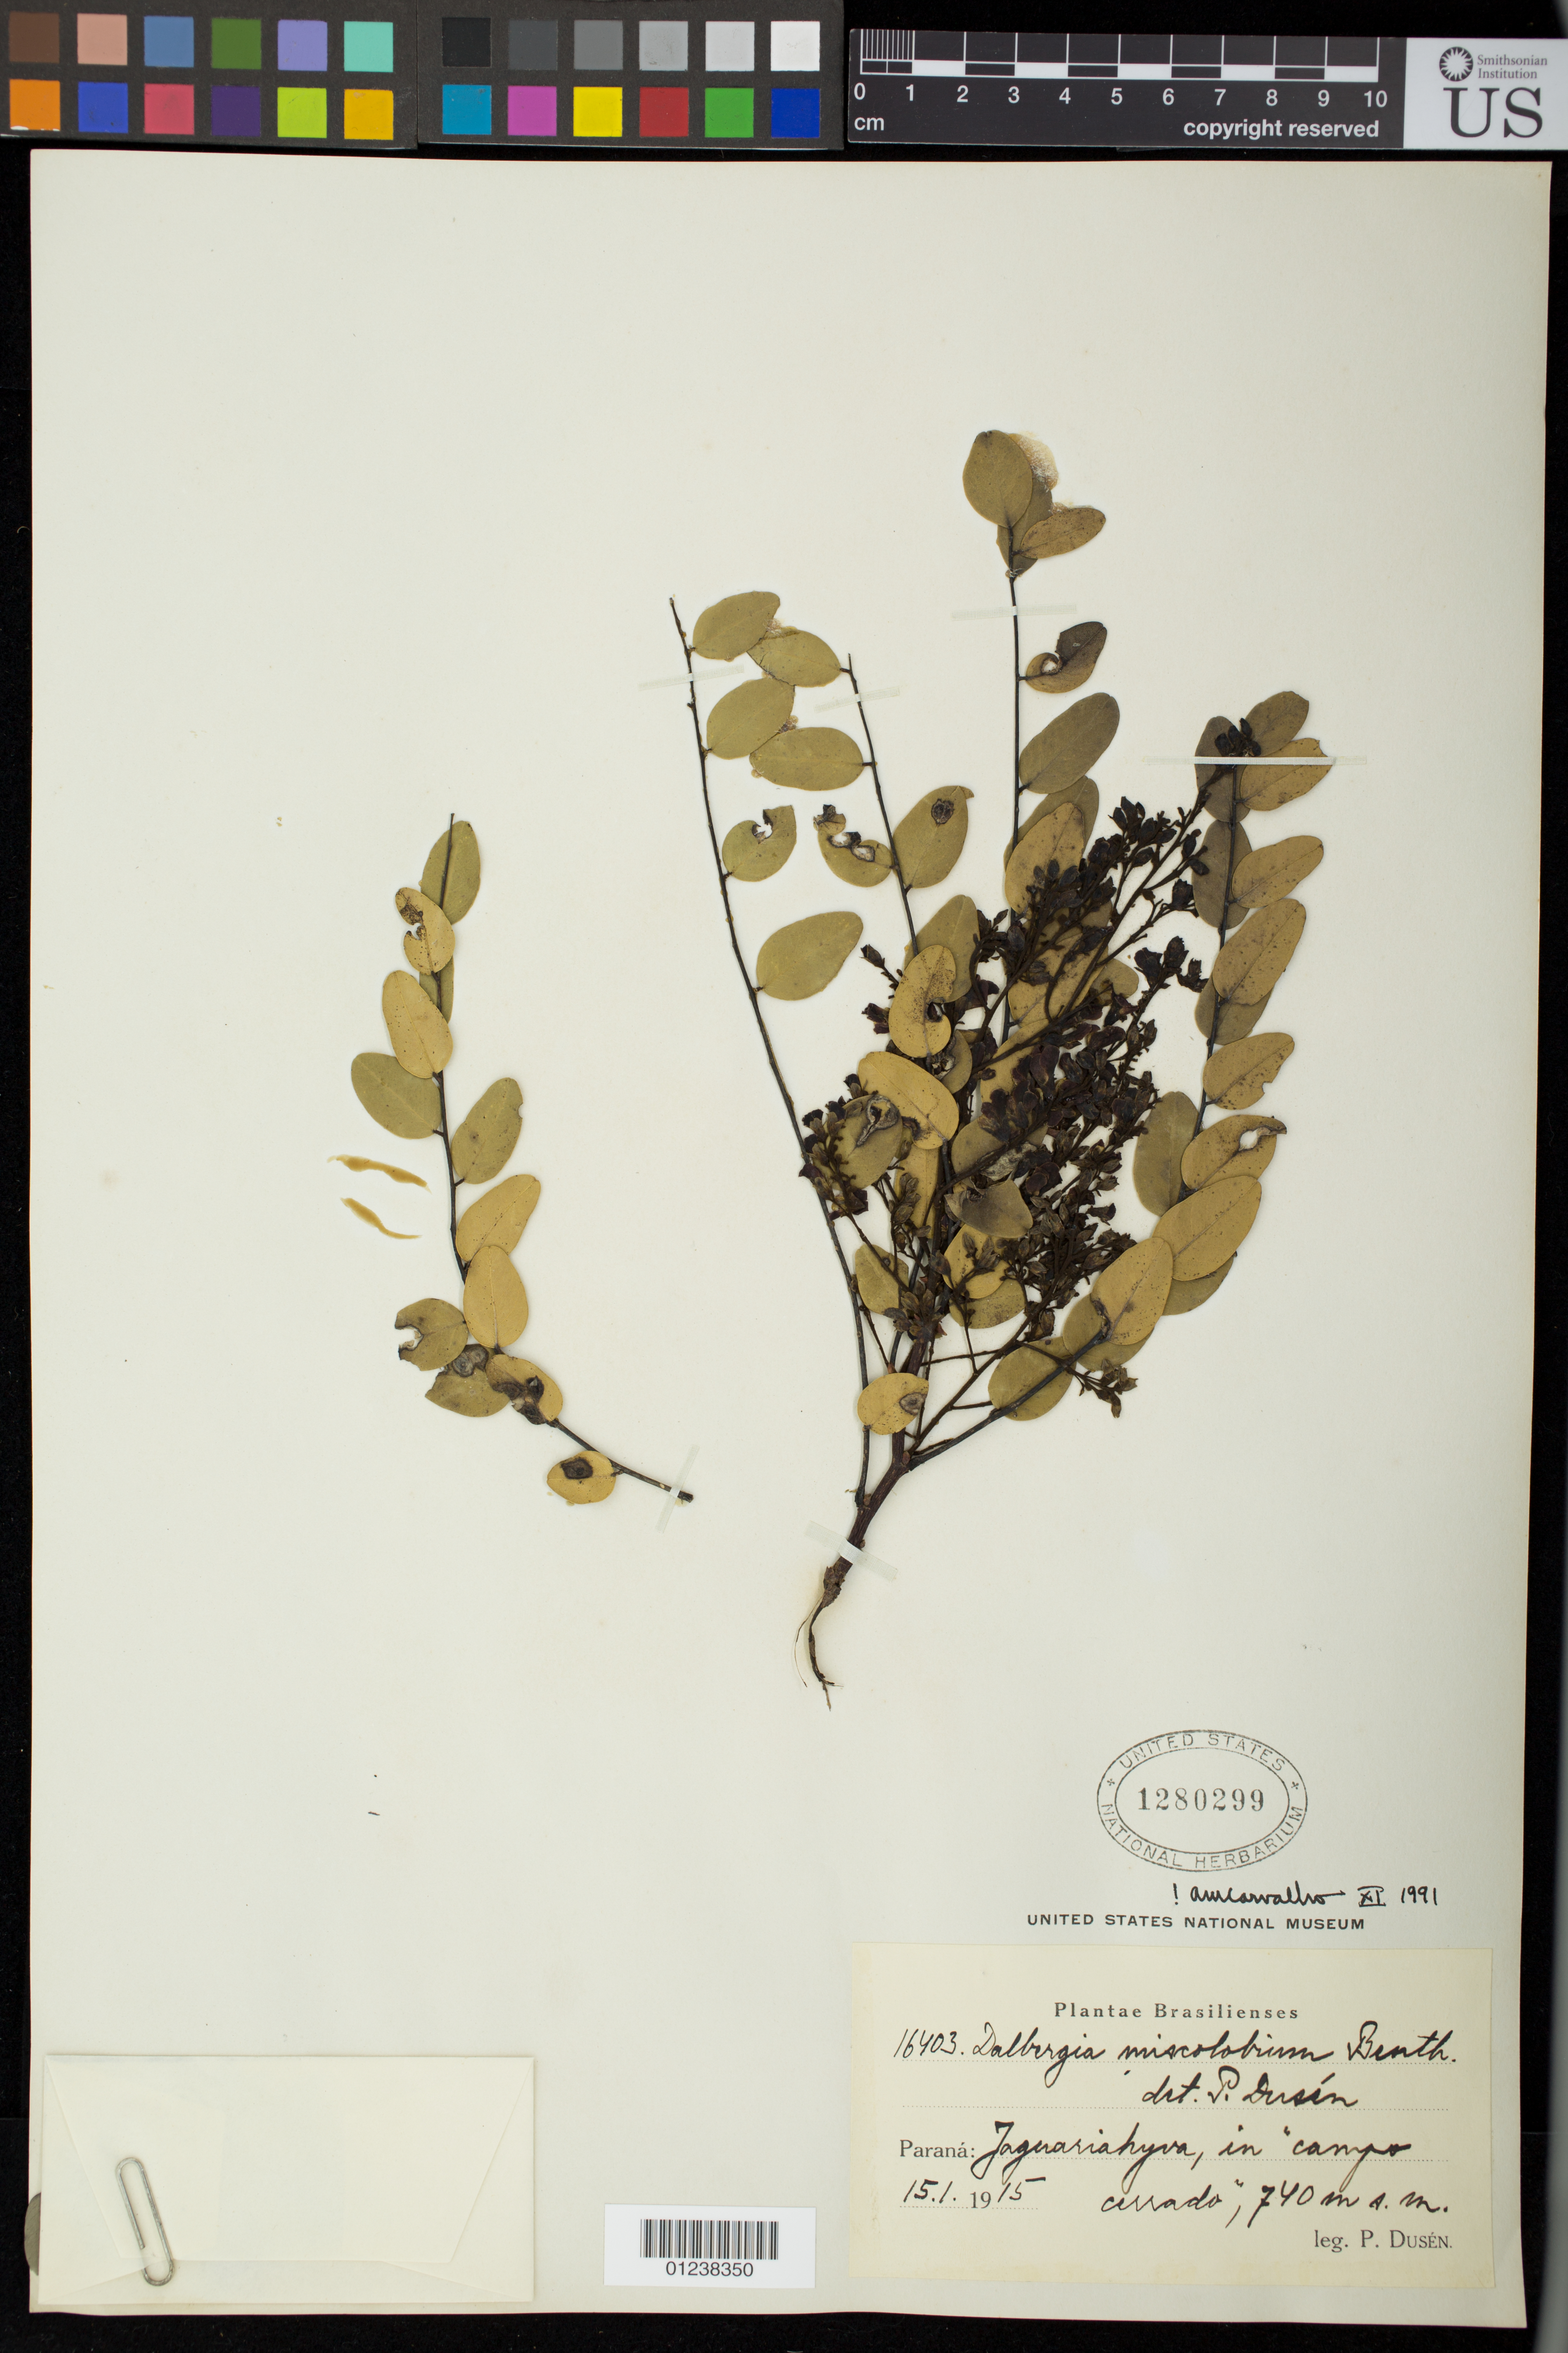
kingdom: Plantae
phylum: Tracheophyta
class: Magnoliopsida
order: Fabales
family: Fabaceae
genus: Dalbergia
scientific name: Dalbergia miscolobium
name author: Benth.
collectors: P. Dusén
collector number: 16403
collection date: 1915-01-15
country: Brazil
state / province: Paraná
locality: Jaguariahyva, in campo cerrado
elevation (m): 740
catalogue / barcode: US 1280299